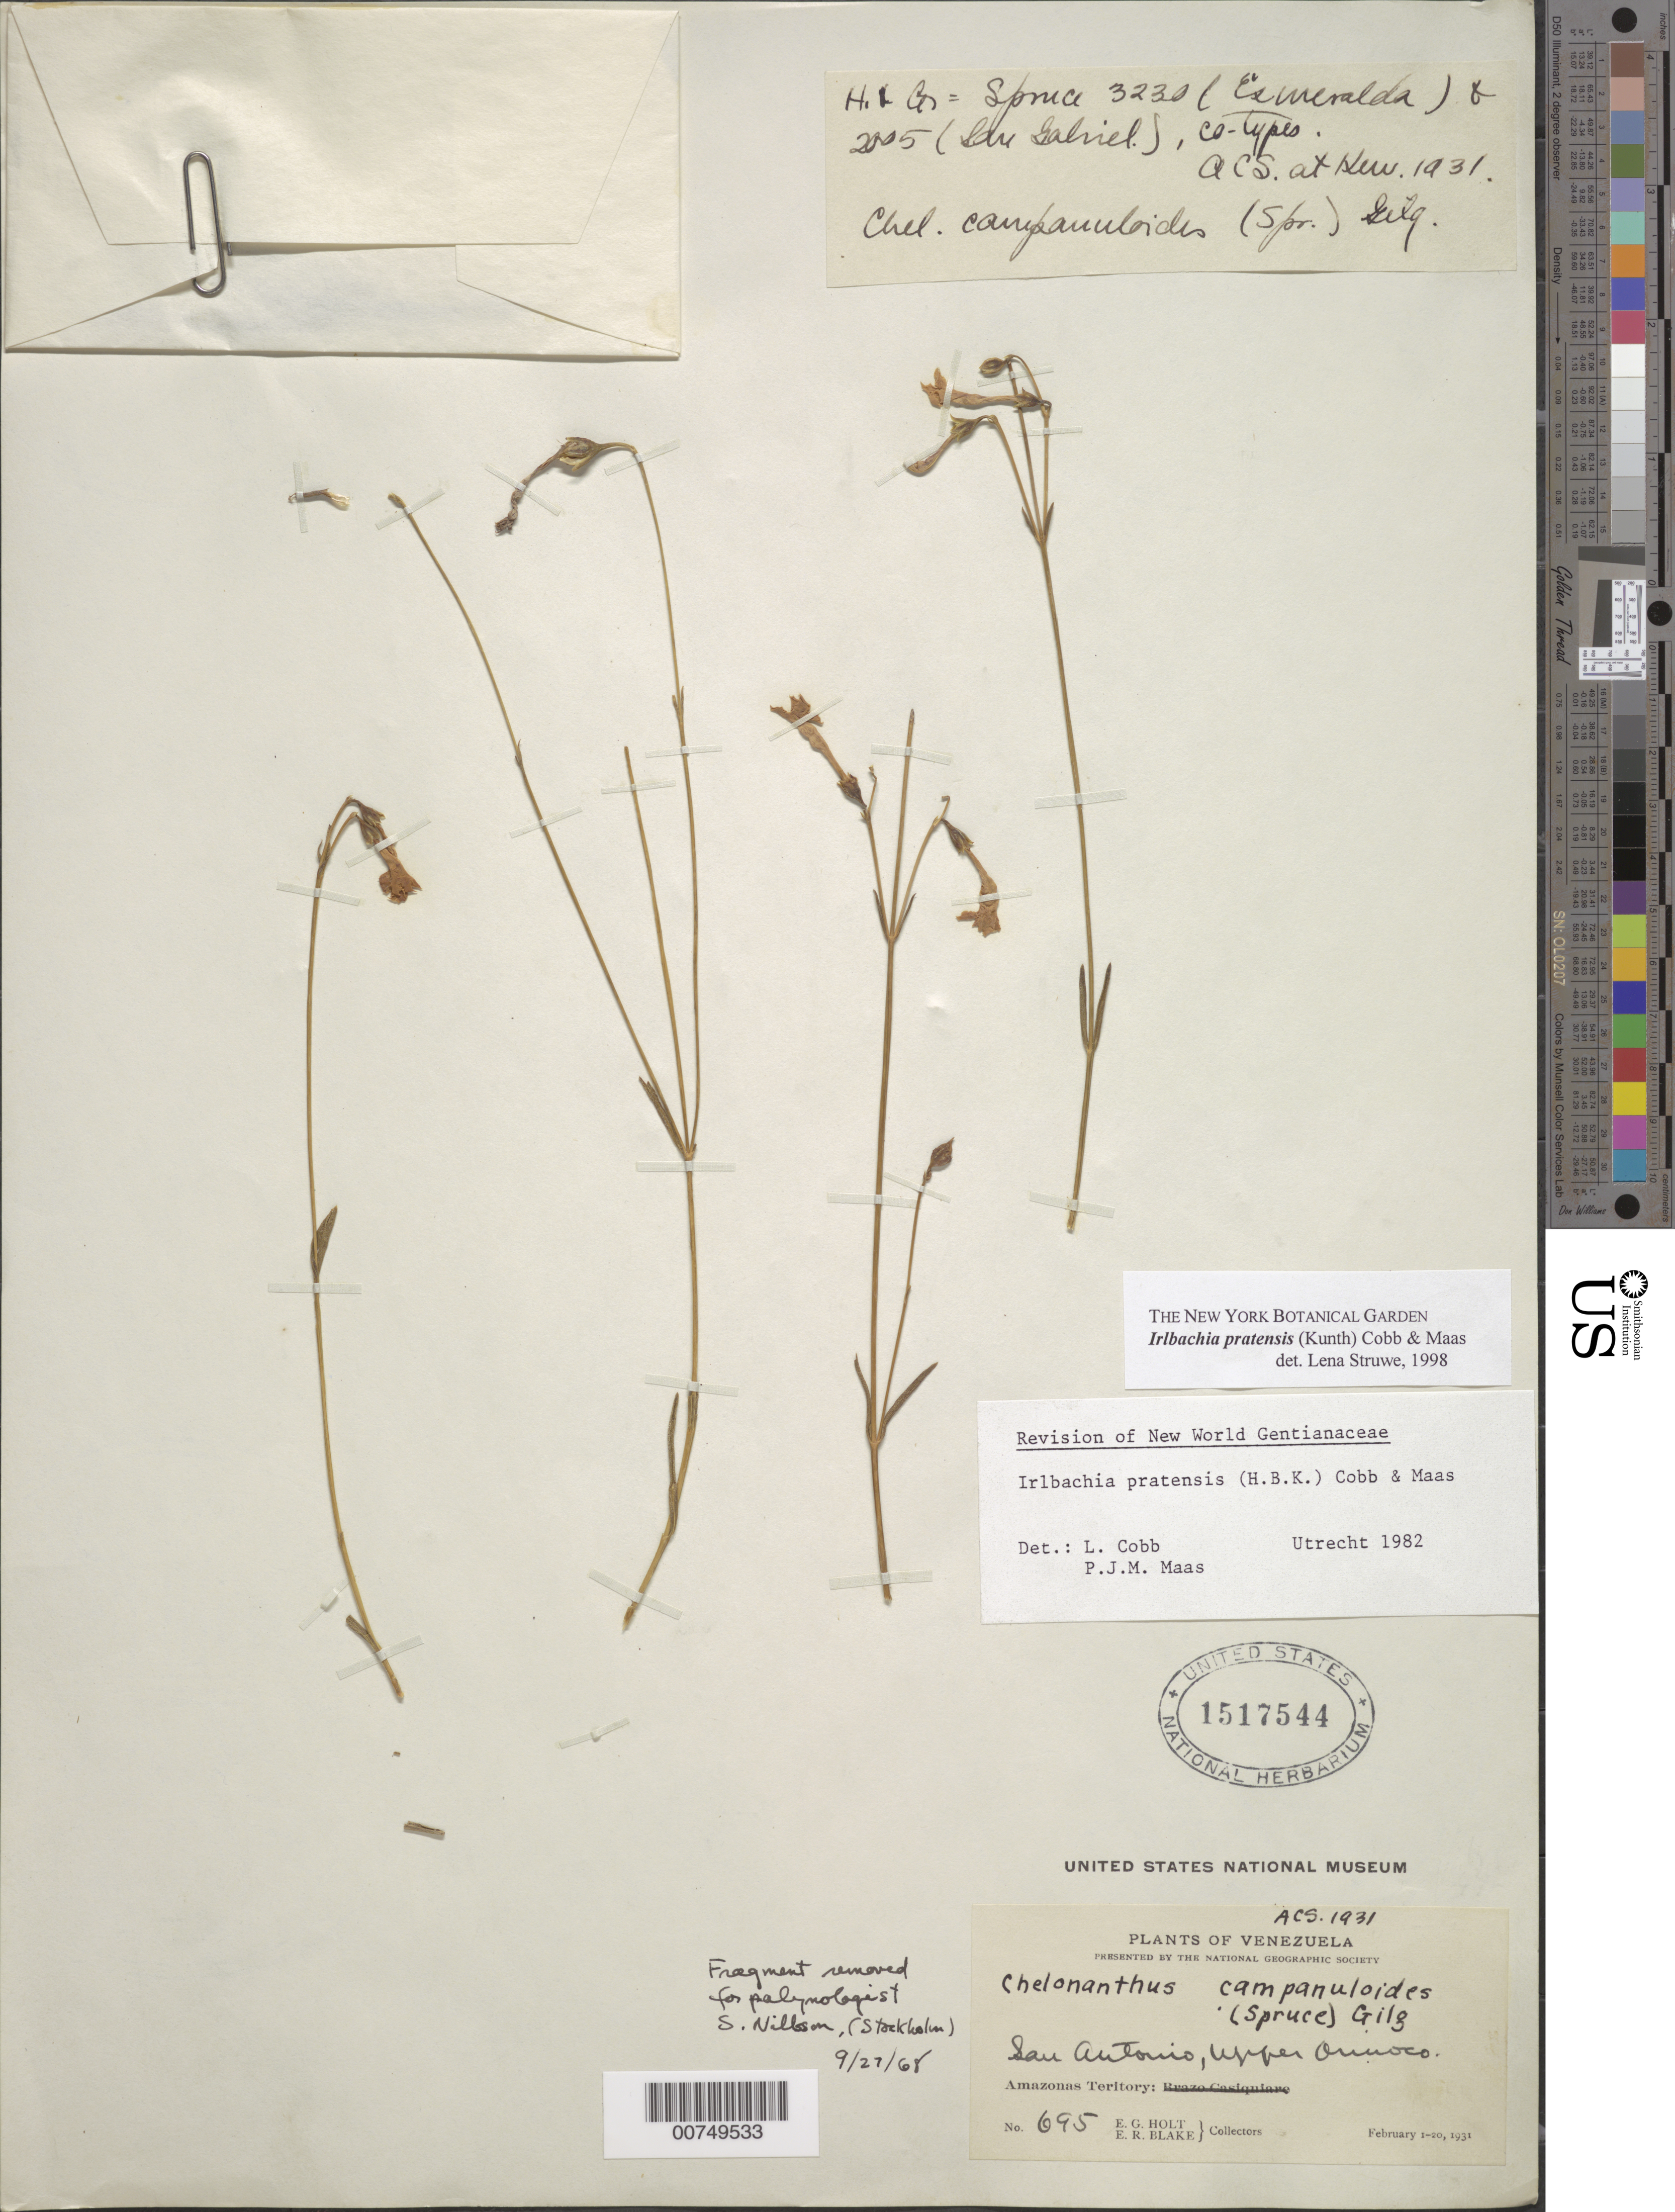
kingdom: Plantae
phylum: Tracheophyta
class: Magnoliopsida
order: Gentianales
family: Gentianaceae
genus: Irlbachia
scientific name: Irlbachia pratensis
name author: (Kunth) L. Cobb & Maas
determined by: Struwe, L.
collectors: E. Holt & E. R. Blake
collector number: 695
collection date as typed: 1-Feb-31 to 20-Feb-31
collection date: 1931-02-01/1931-02-20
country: Venezuela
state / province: Amazonas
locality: San Antonio, upper Orinoco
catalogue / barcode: US 1517544